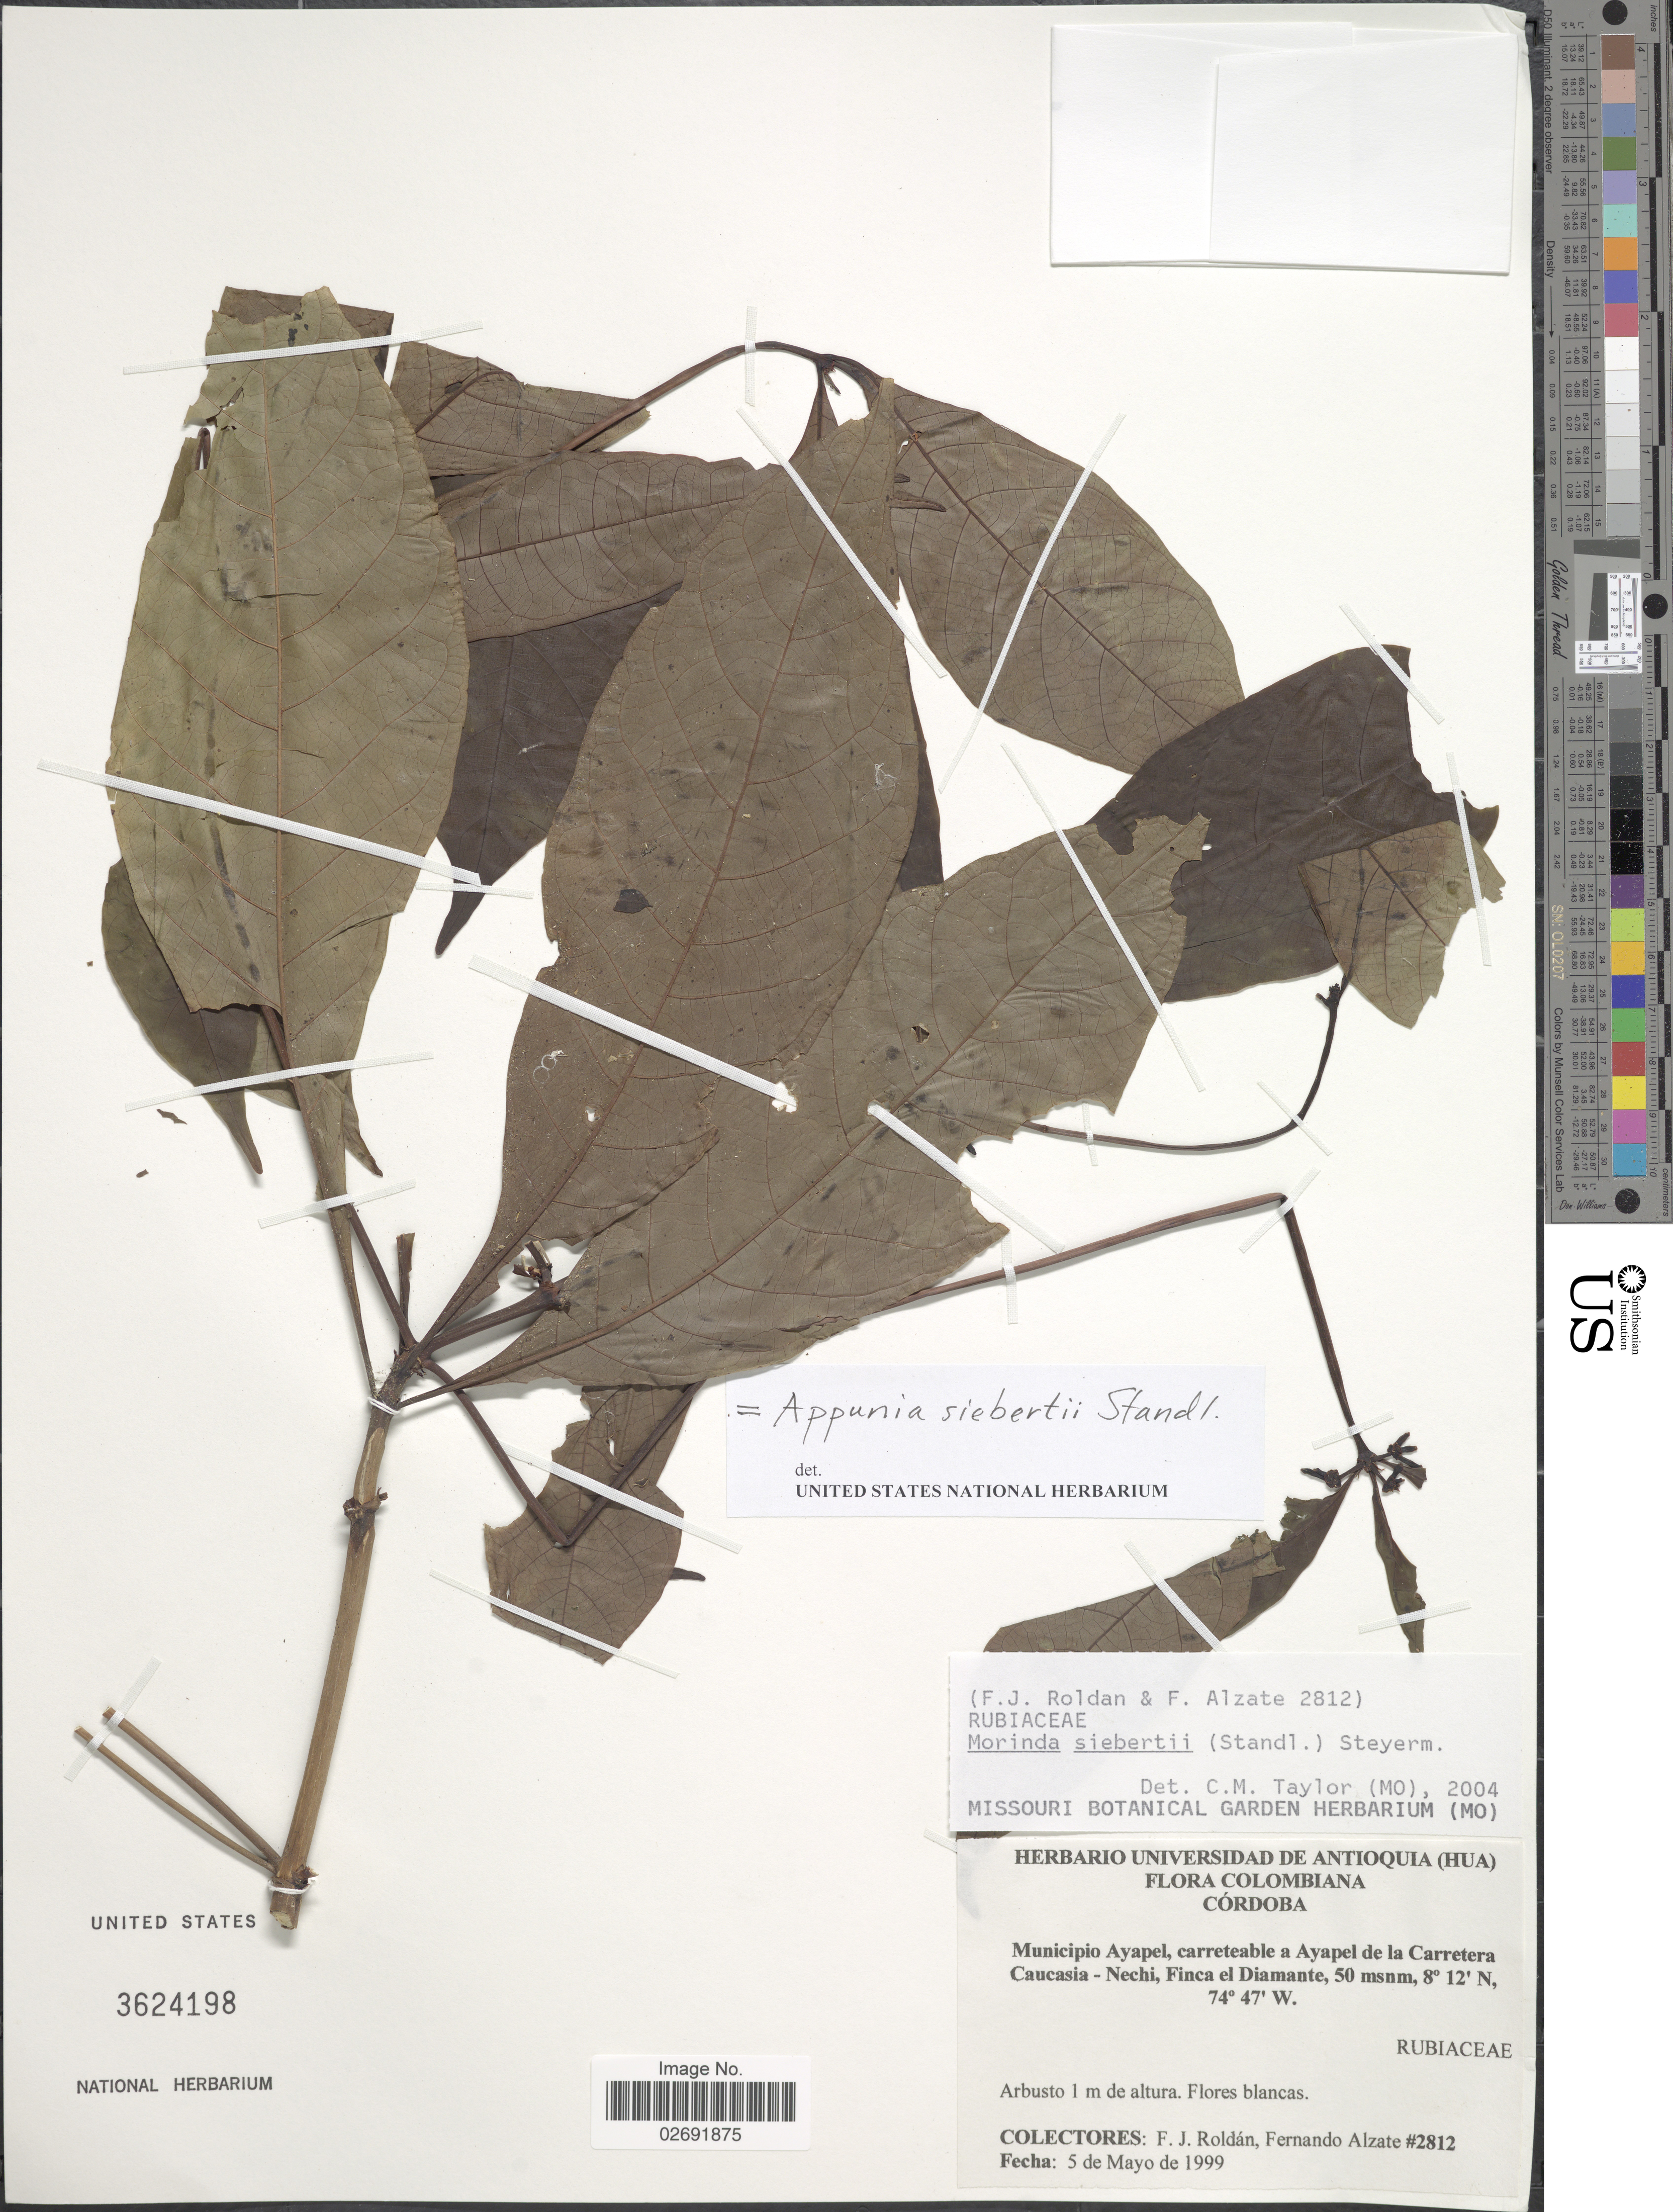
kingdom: Plantae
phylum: Tracheophyta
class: Magnoliopsida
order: Gentianales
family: Rubiaceae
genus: Appunia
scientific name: Appunia siebertii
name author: Standl.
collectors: F. J. Roldán & F. Alzate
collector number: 2812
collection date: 1999-05-05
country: Colombia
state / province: Córdoba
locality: Municipio Ayapel, carreteable a Ayapel de la Carretera Caucasia - Nechi, Finca el Diamante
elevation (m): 50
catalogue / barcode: US 3624198